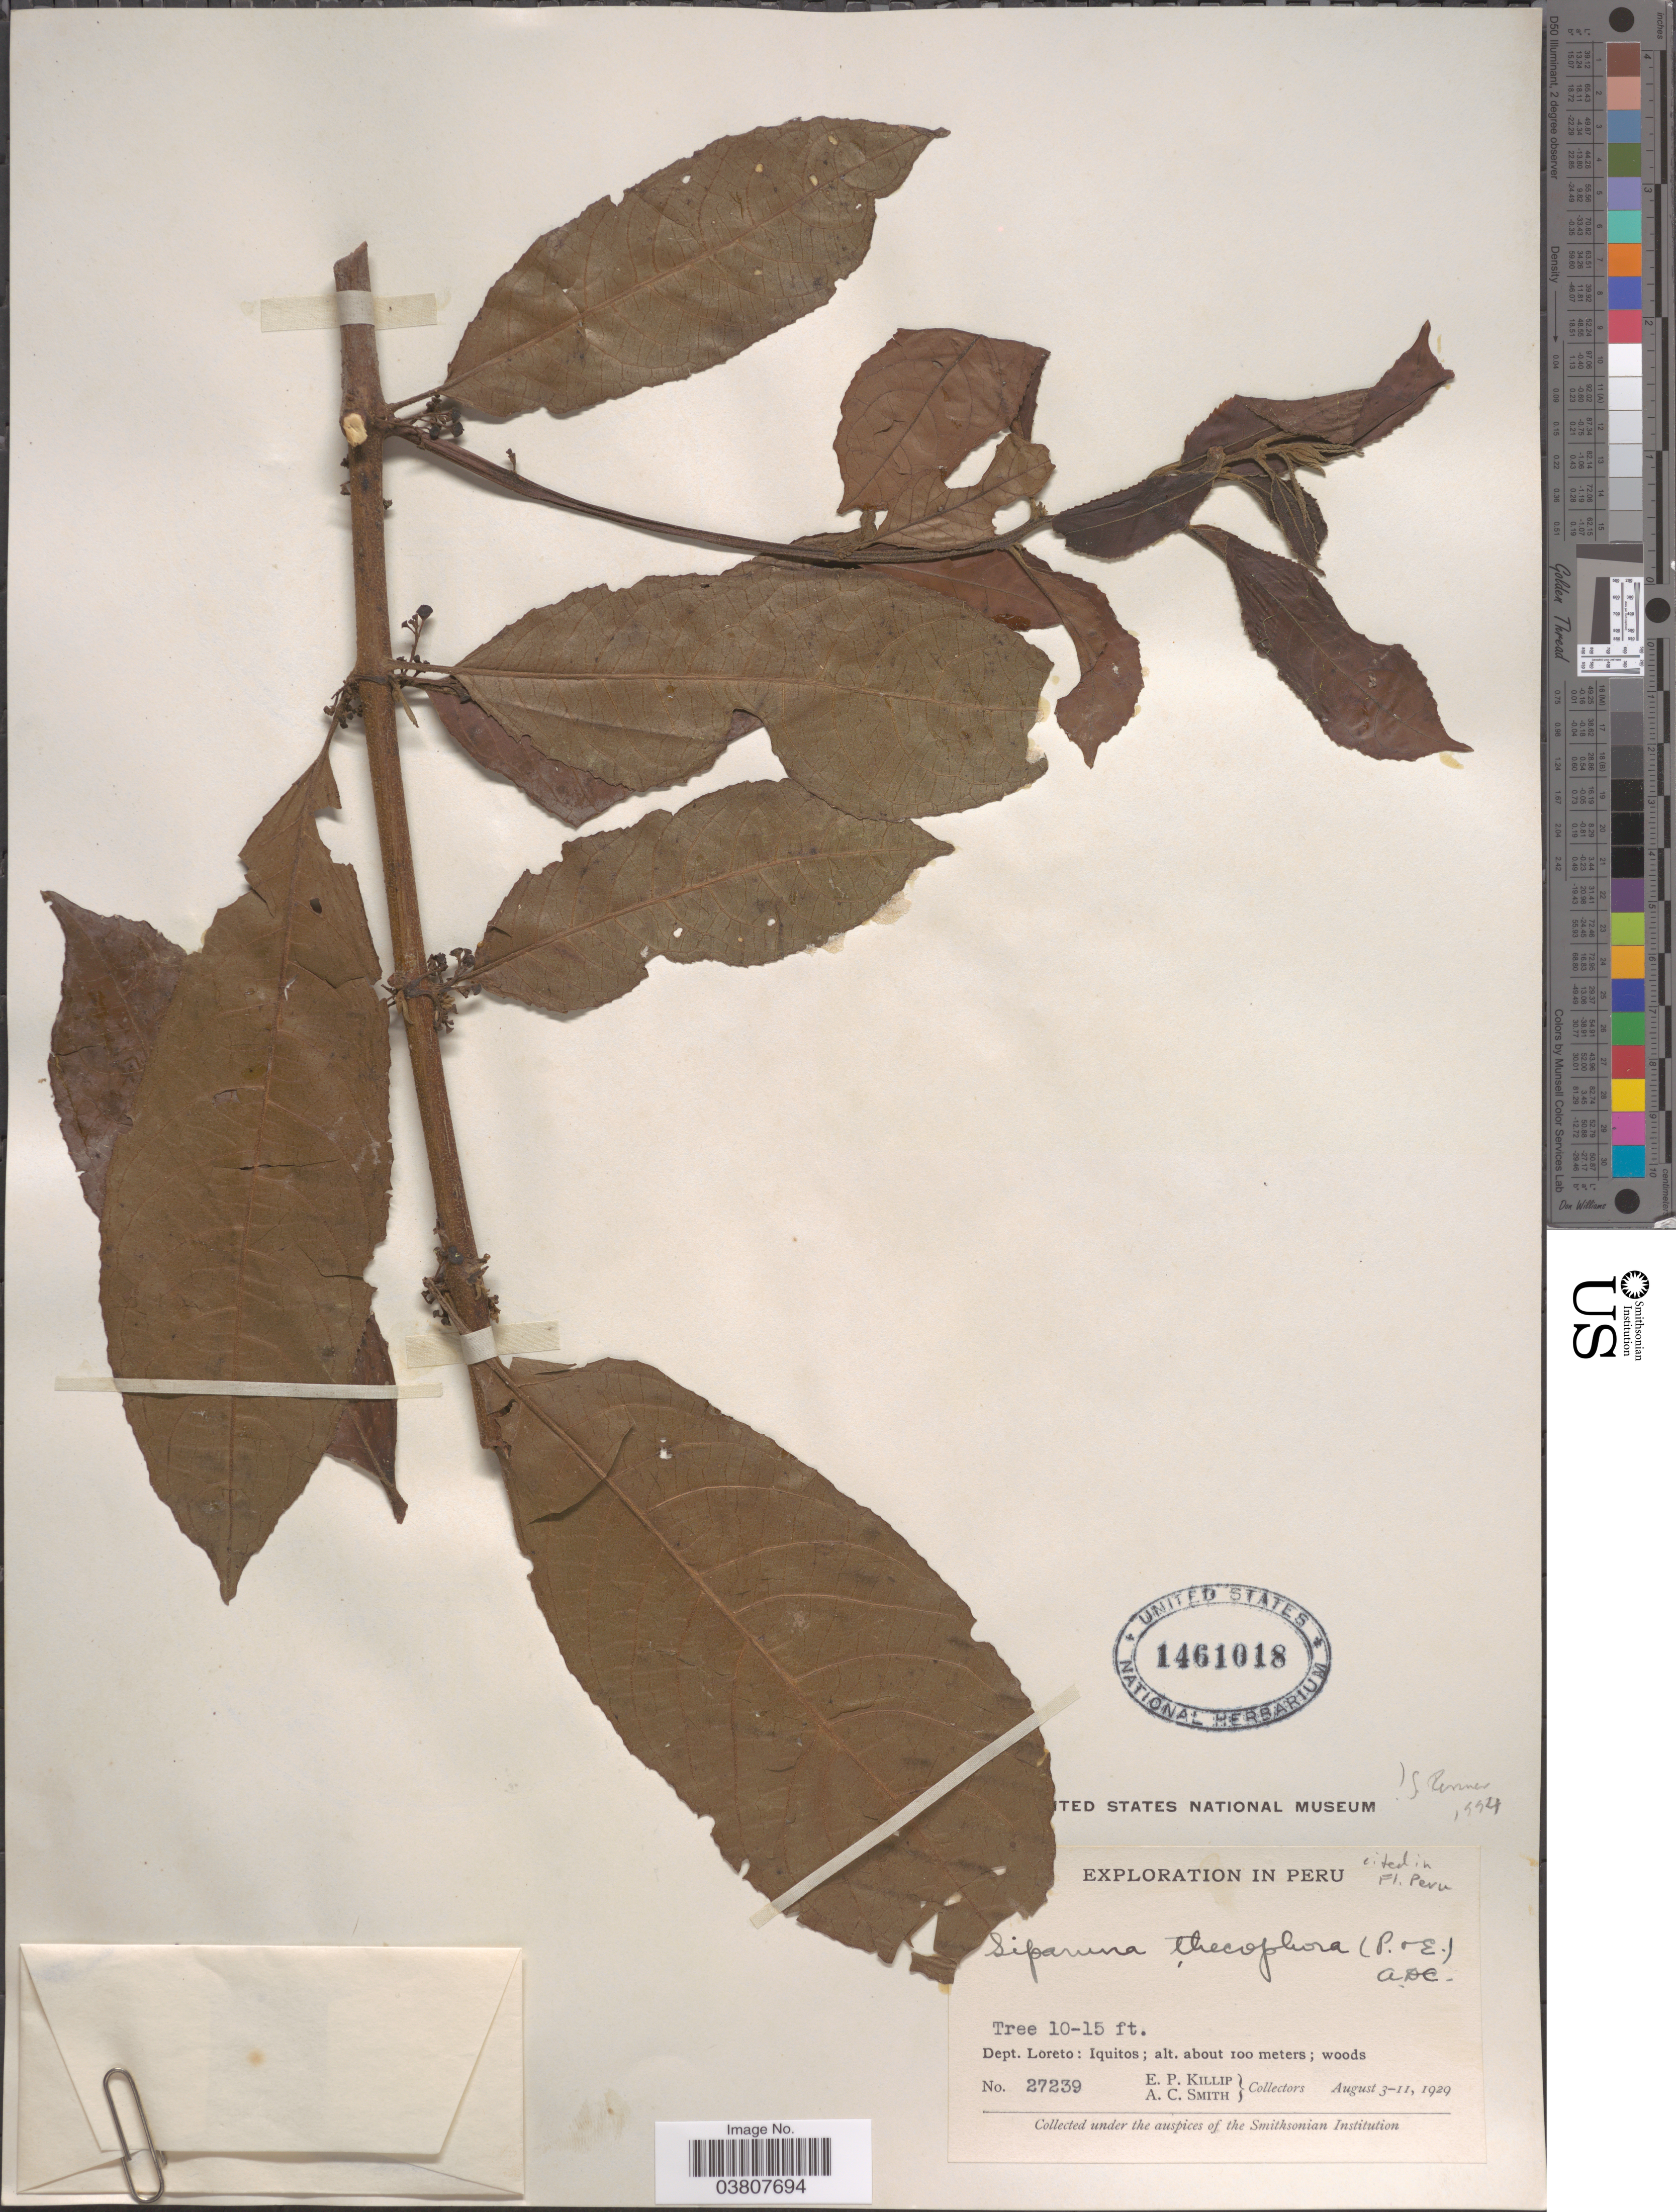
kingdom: Plantae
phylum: Tracheophyta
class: Magnoliopsida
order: Laurales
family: Siparunaceae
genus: Siparuna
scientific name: Siparuna thecaphora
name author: (Poepp. & Endl.) A. DC.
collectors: E. P. Killip & A. C. Smith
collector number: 27239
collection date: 1929-08-03/1929-08-11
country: Peru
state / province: Loreto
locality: Dept. Loreto: Iquitos.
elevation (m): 100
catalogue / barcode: US 1461018